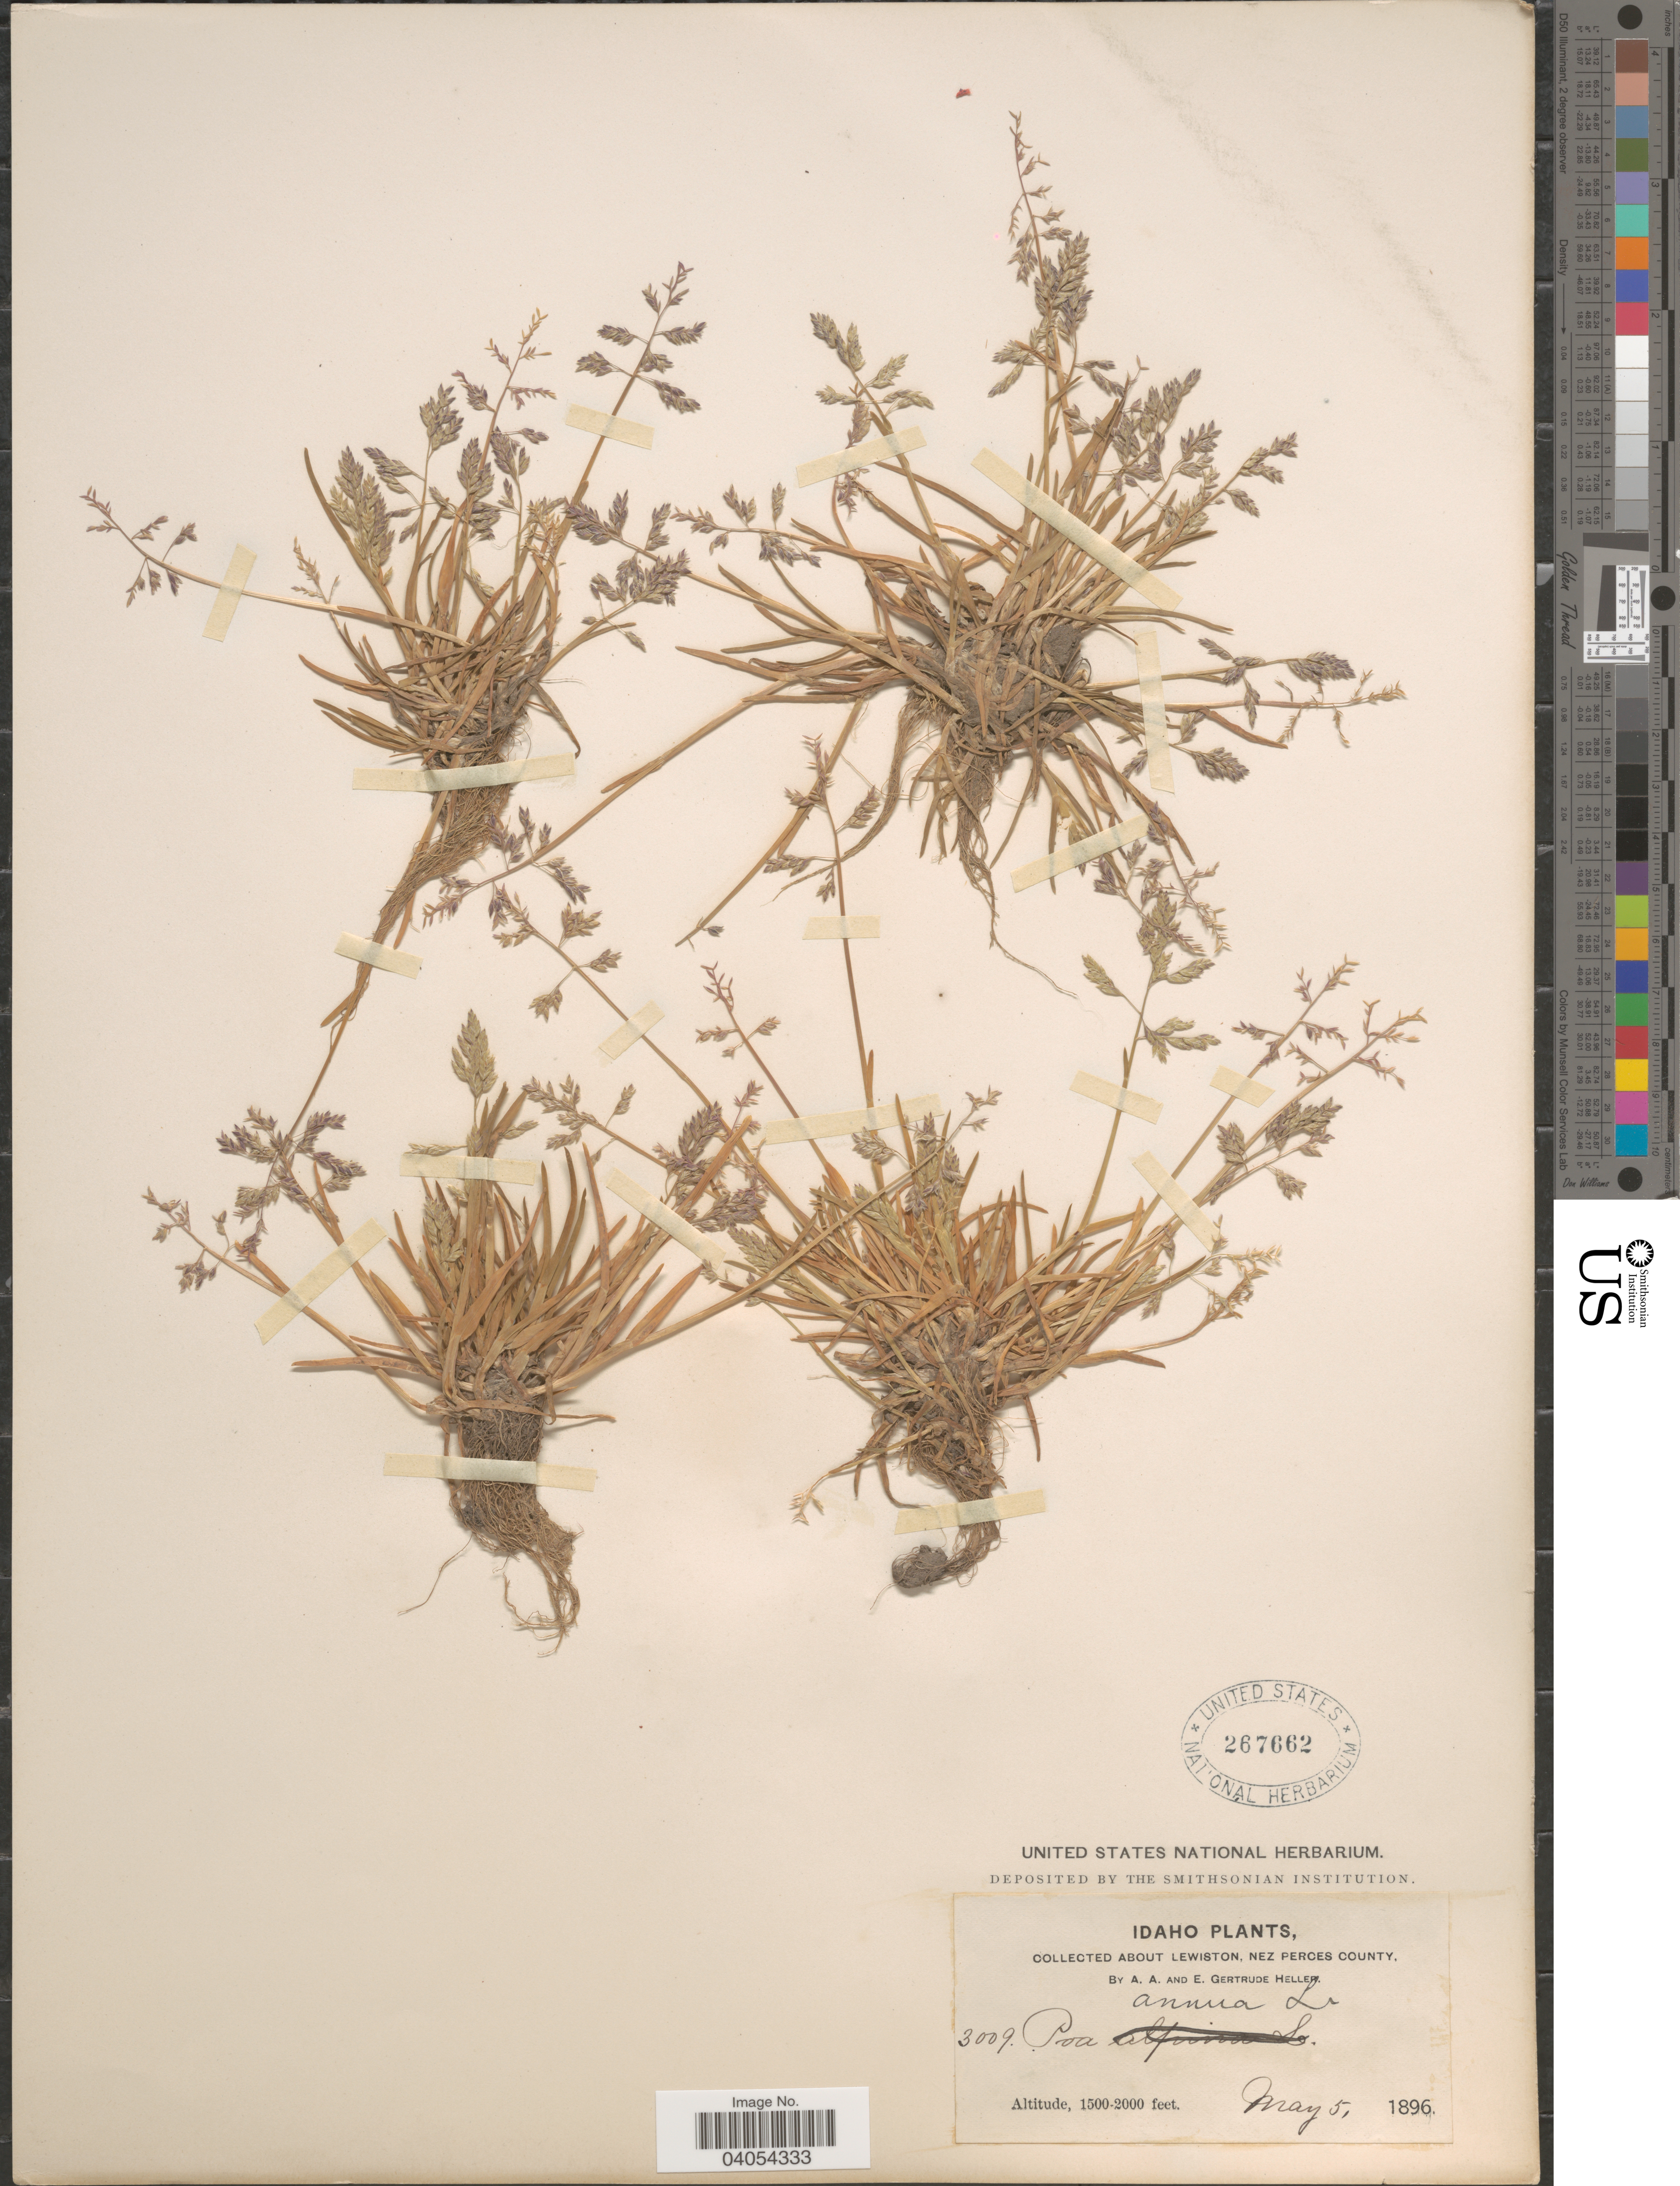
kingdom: Plantae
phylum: Tracheophyta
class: Liliopsida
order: Poales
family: Poaceae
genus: Poa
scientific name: Poa annua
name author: L.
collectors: A. A. Heller & E. G. Heller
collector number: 3009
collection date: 1896-05-05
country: United States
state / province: Idaho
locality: About Lewiston, Nez Perces County.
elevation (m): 457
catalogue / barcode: US 267662